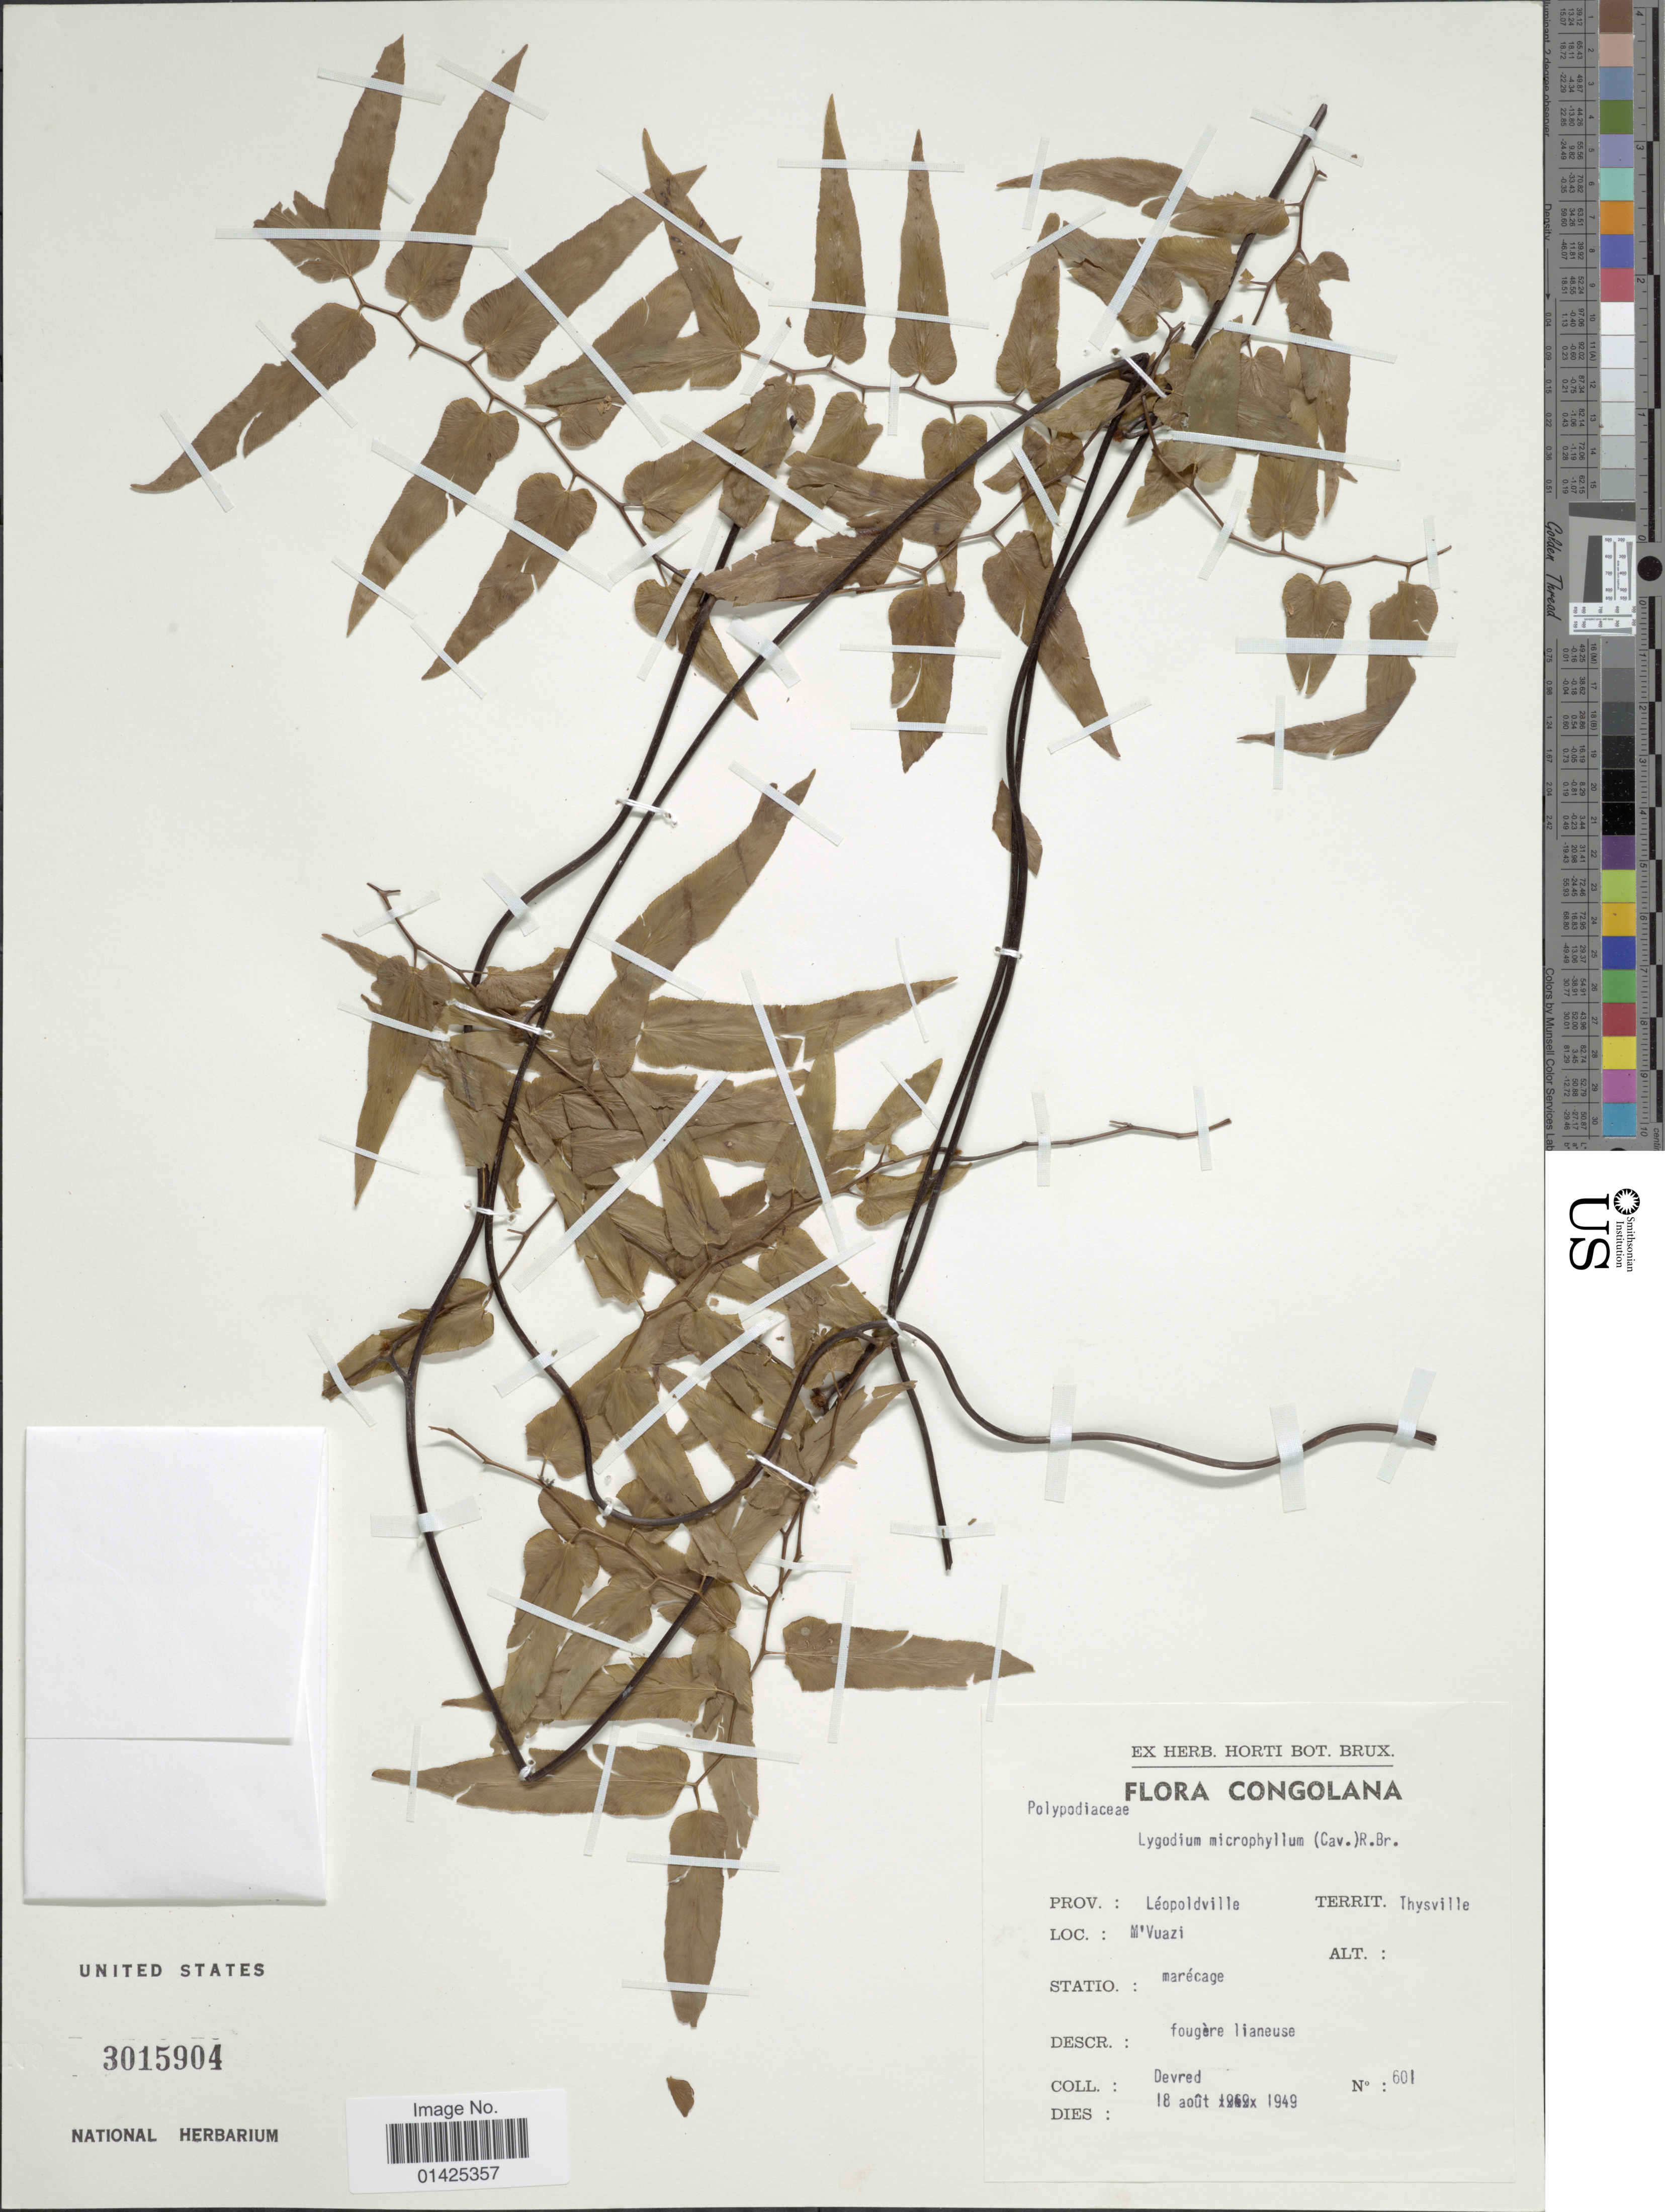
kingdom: Plantae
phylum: Tracheophyta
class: Polypodiopsida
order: Schizaeales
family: Lygodiaceae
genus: Lygodium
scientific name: Lygodium microphyllum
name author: (Cav.) R. Br.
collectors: R. Devred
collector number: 601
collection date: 1949-08-18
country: Congo, Democratic Republic of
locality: Flora Congolana, Prov.: Lépoldville, Territ.: Thysville, M'Vuazi.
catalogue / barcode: US 3015904